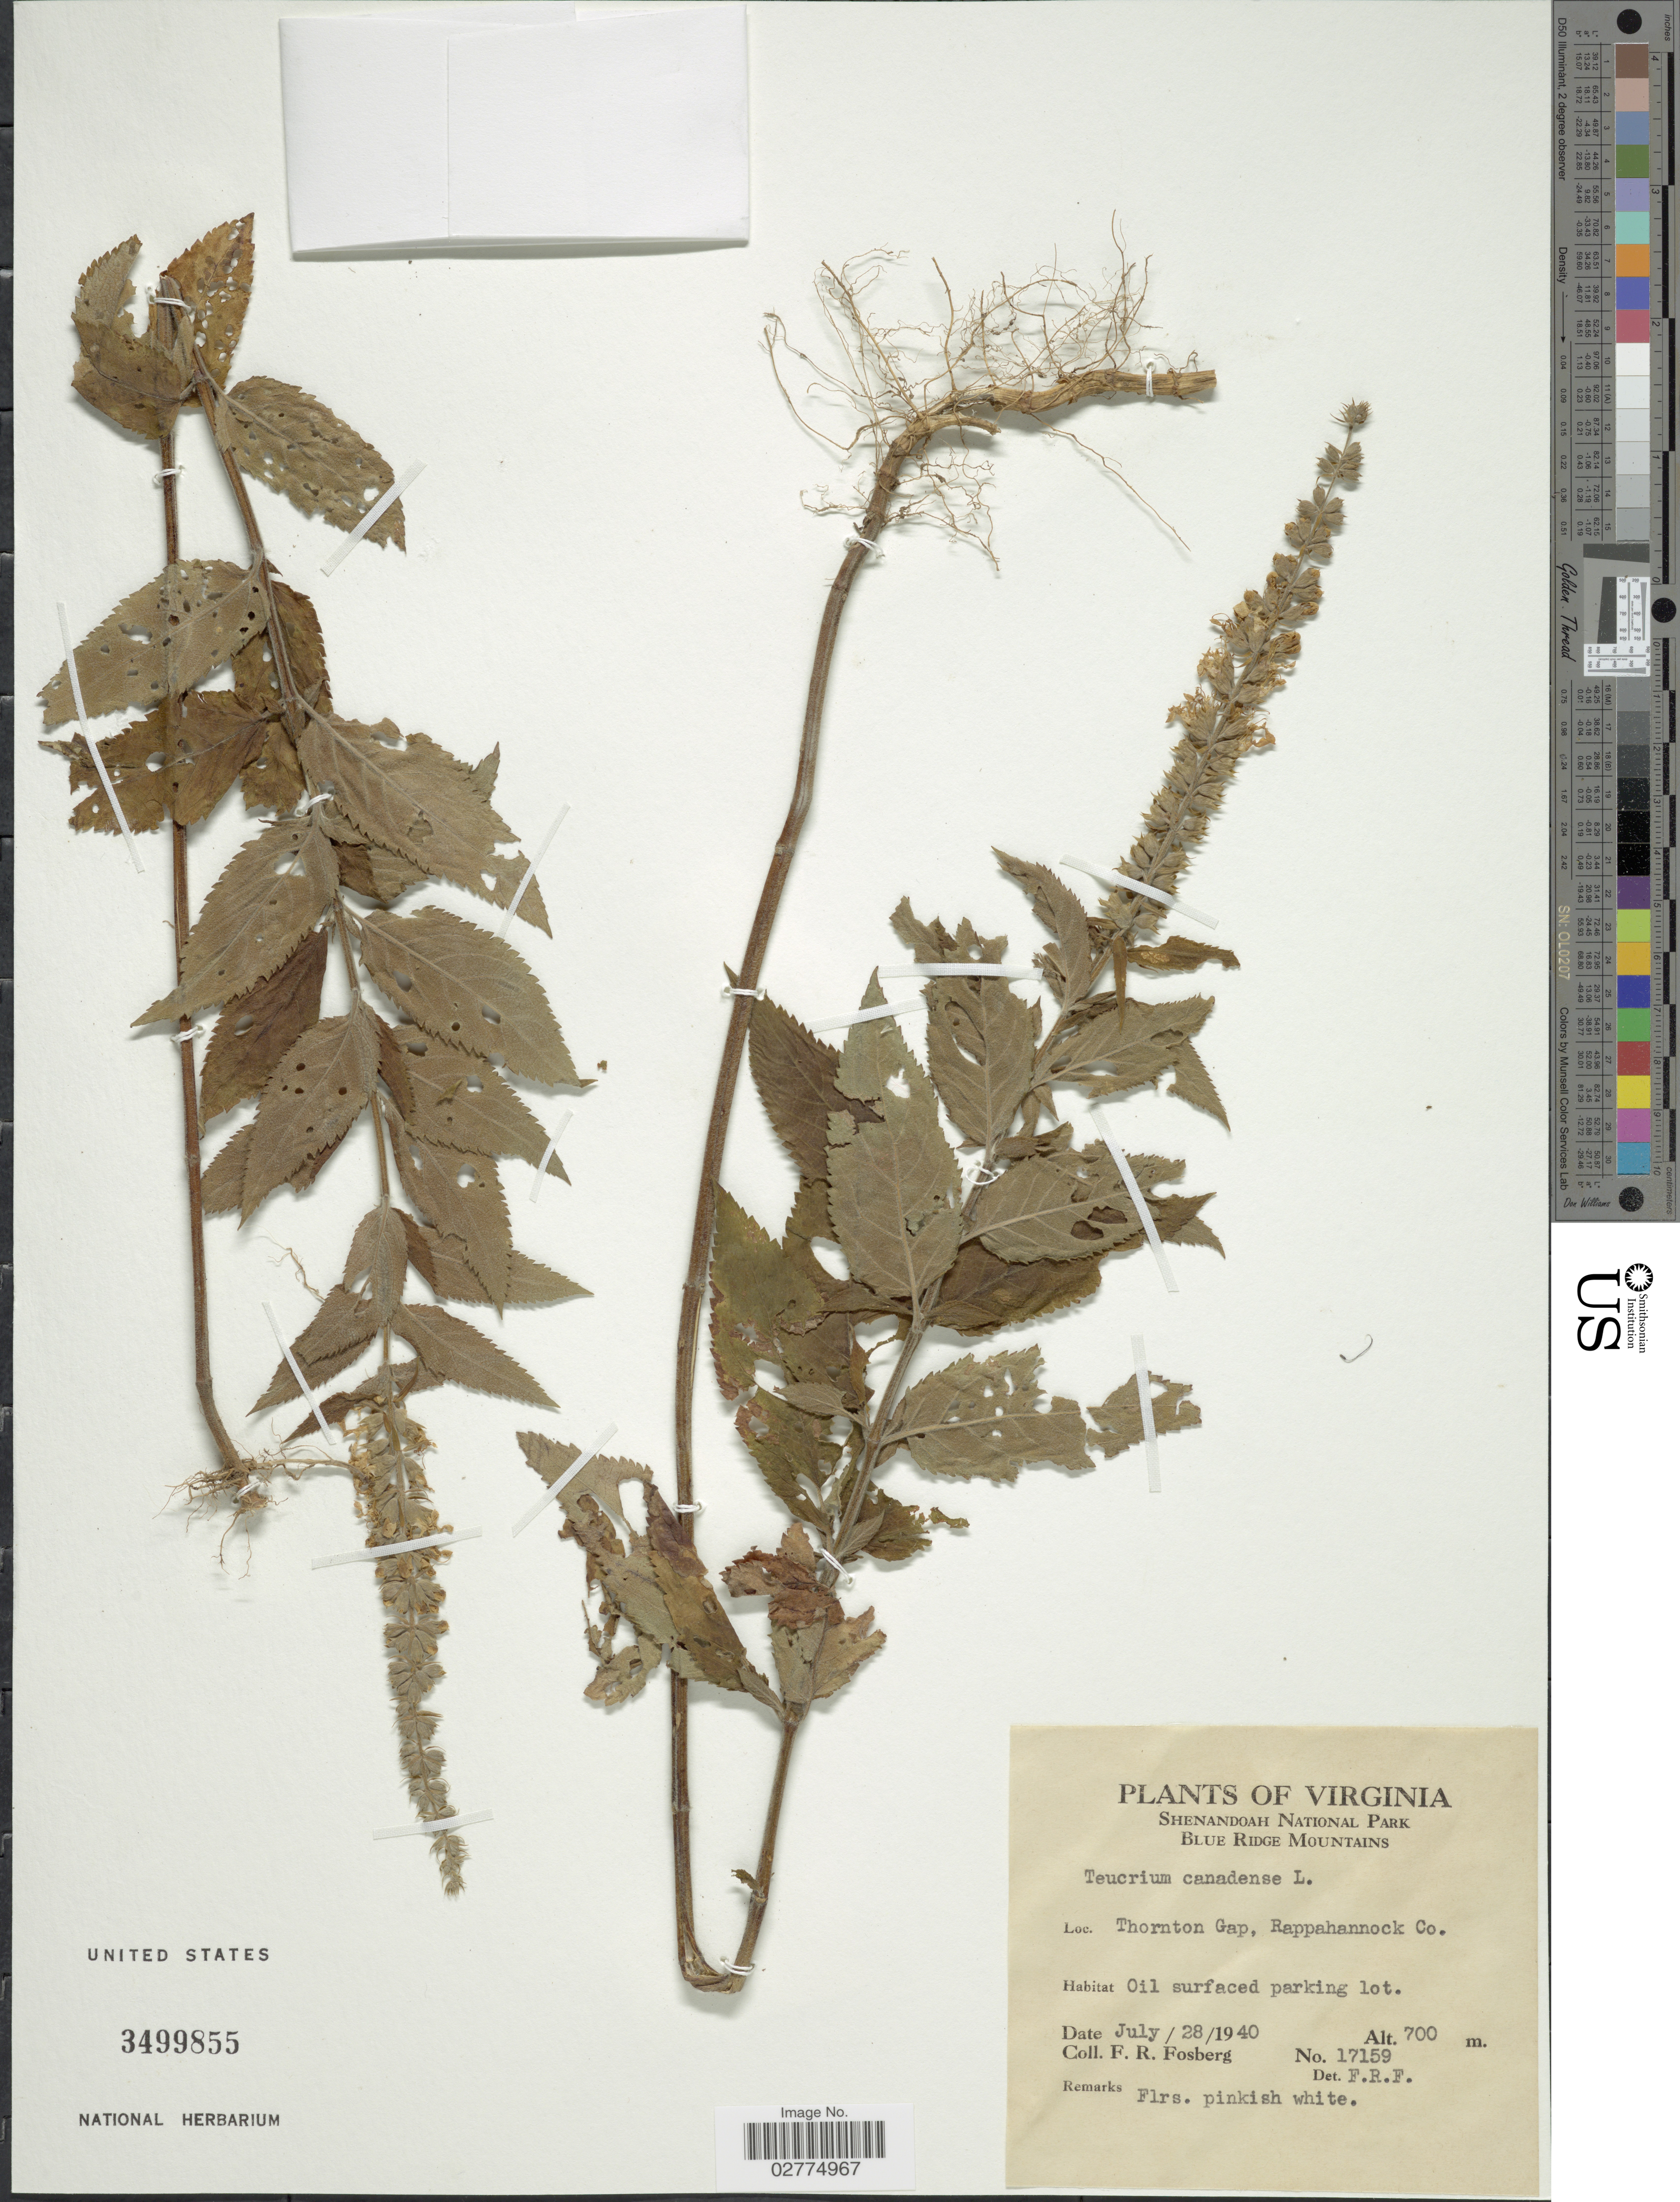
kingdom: Plantae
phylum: Tracheophyta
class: Magnoliopsida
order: Lamiales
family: Lamiaceae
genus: Teucrium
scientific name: Teucrium canadense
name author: L.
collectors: F. R. Fosberg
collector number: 17159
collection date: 1940-07-28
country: United States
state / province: Virginia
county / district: Rappahannock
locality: Shenandoah National Park. Blue Ridge Mountains. Thornton Gap, Rappahannock Co.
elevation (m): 700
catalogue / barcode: US 3499855